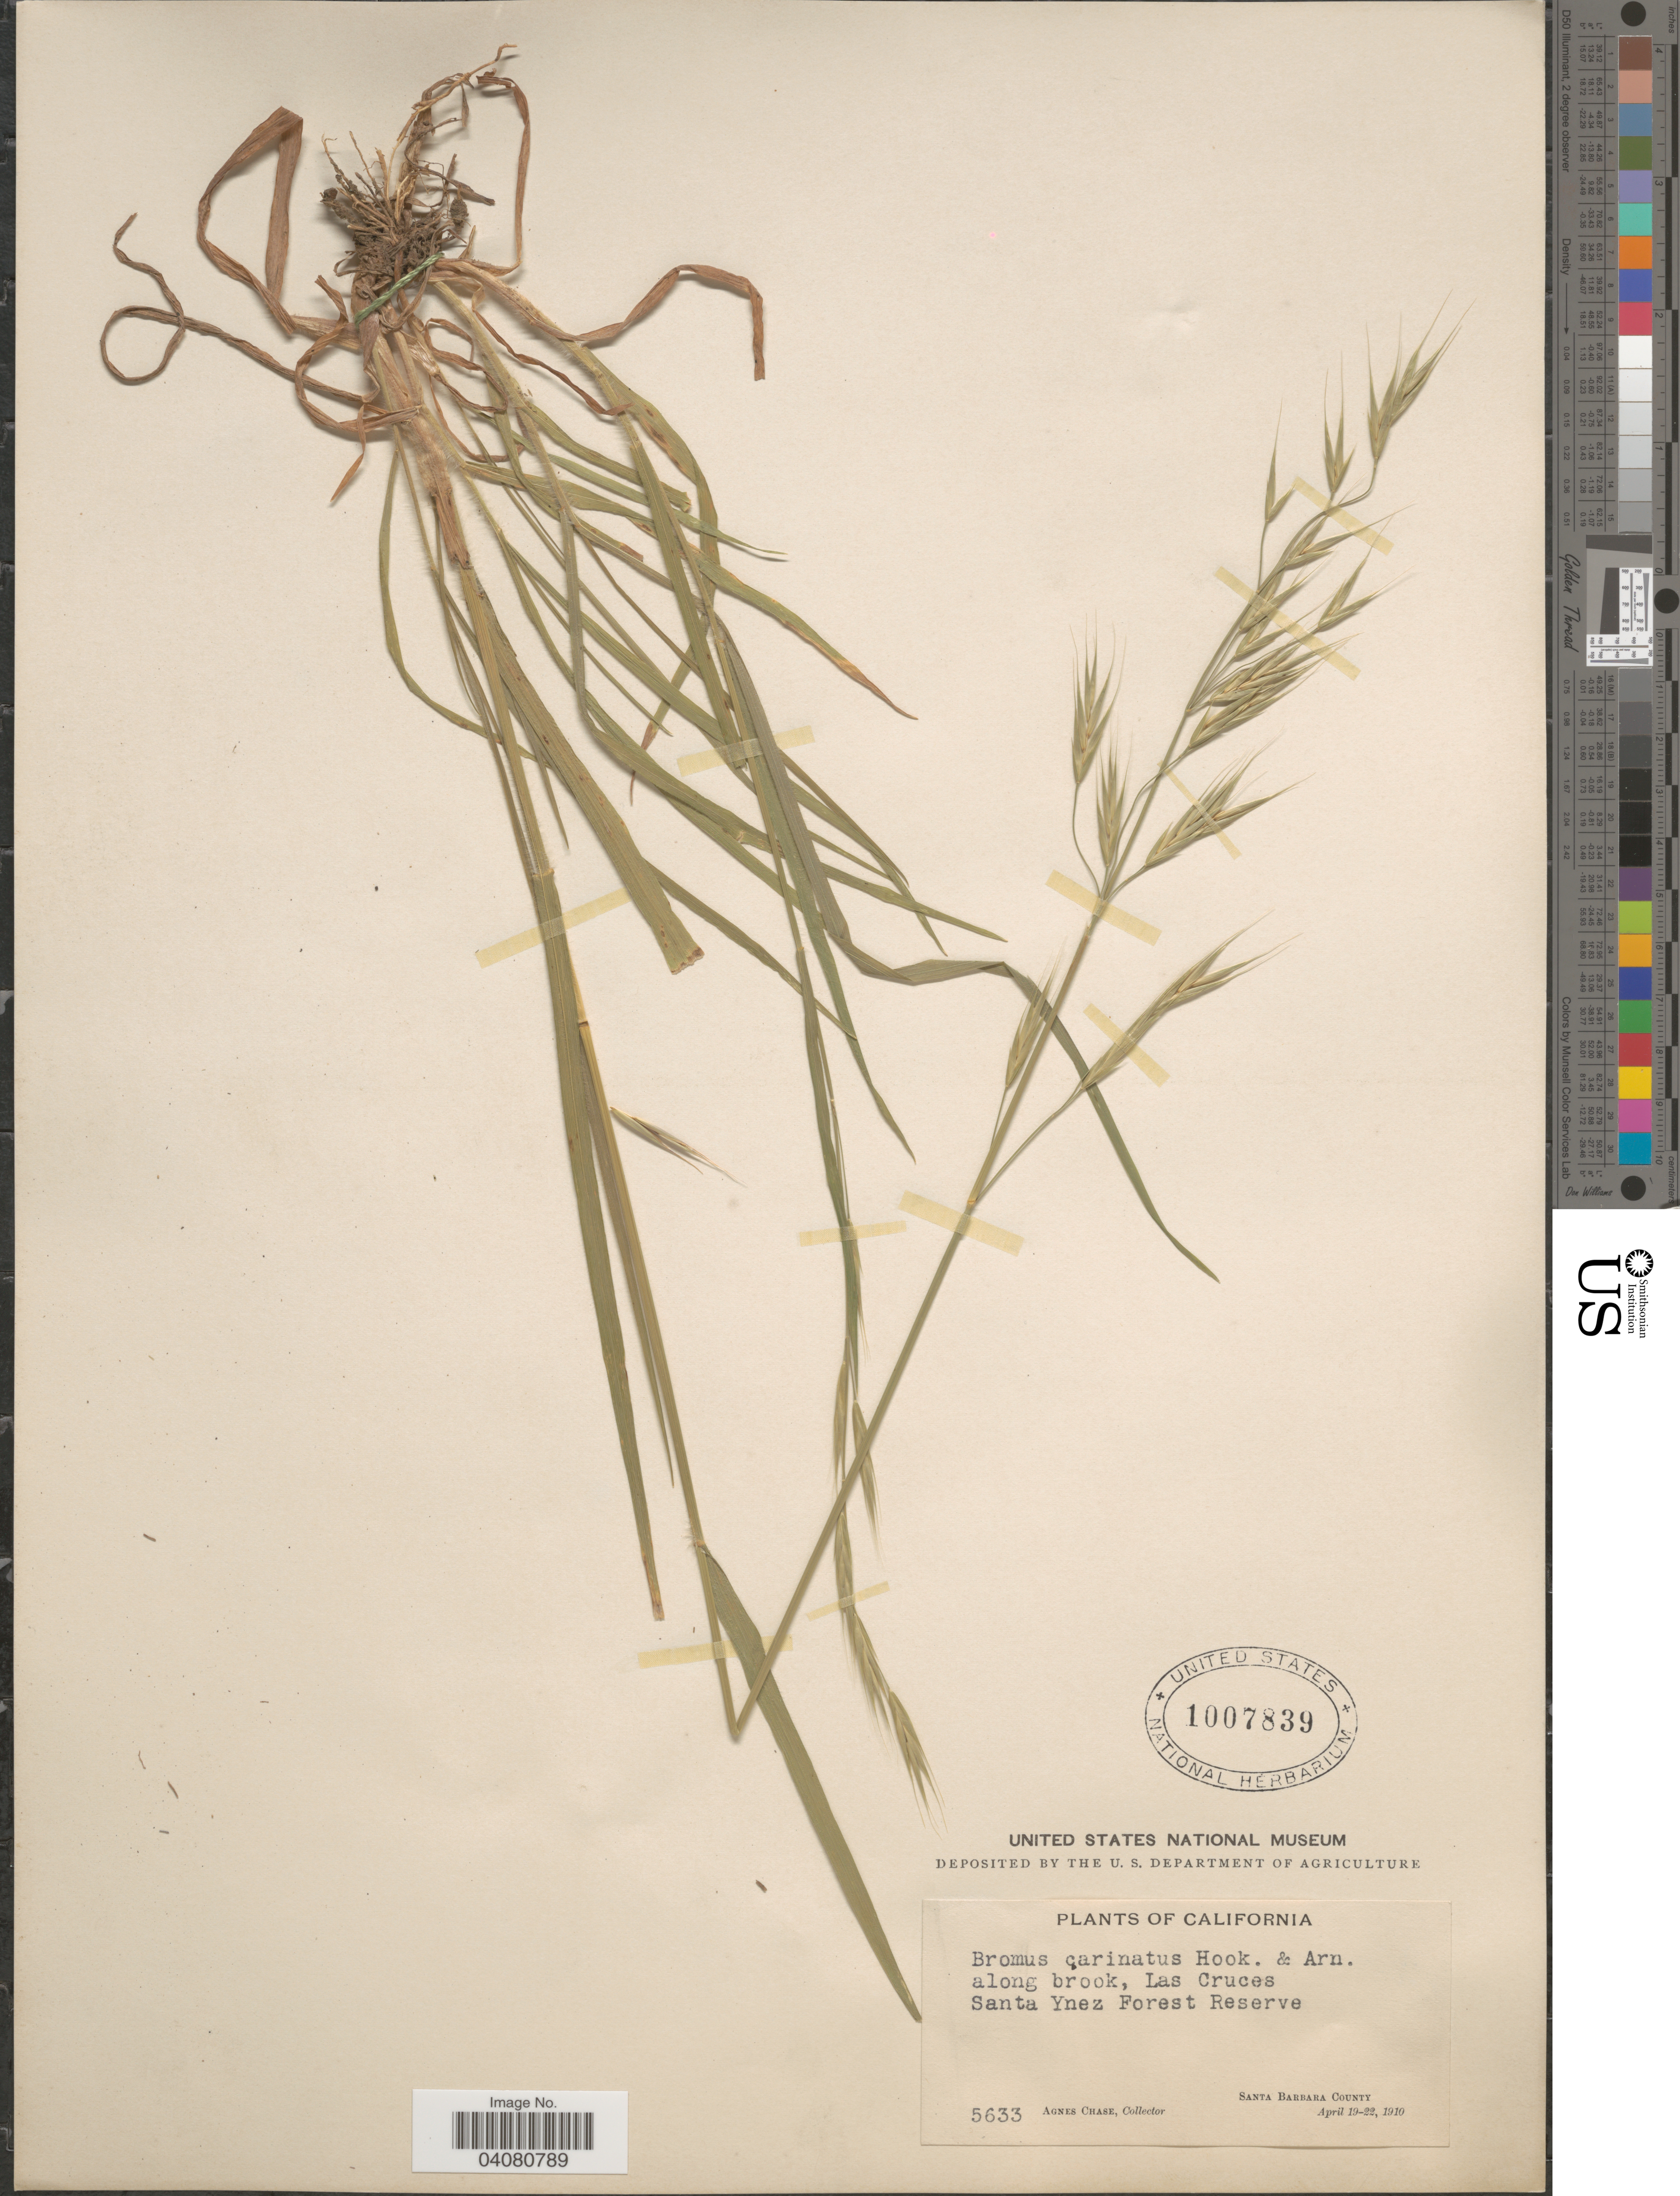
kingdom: Plantae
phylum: Tracheophyta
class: Liliopsida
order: Poales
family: Poaceae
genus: Bromus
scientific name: Bromus carinatus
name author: Hook. & Arn.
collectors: A. Chase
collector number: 5633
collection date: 1910-04-19/1910-04-22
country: United States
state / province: California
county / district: Santa Barbara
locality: Along brook, Las Cruces. Santa Ynez Forest Reserve. Santa Barbara County.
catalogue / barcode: US 1007839